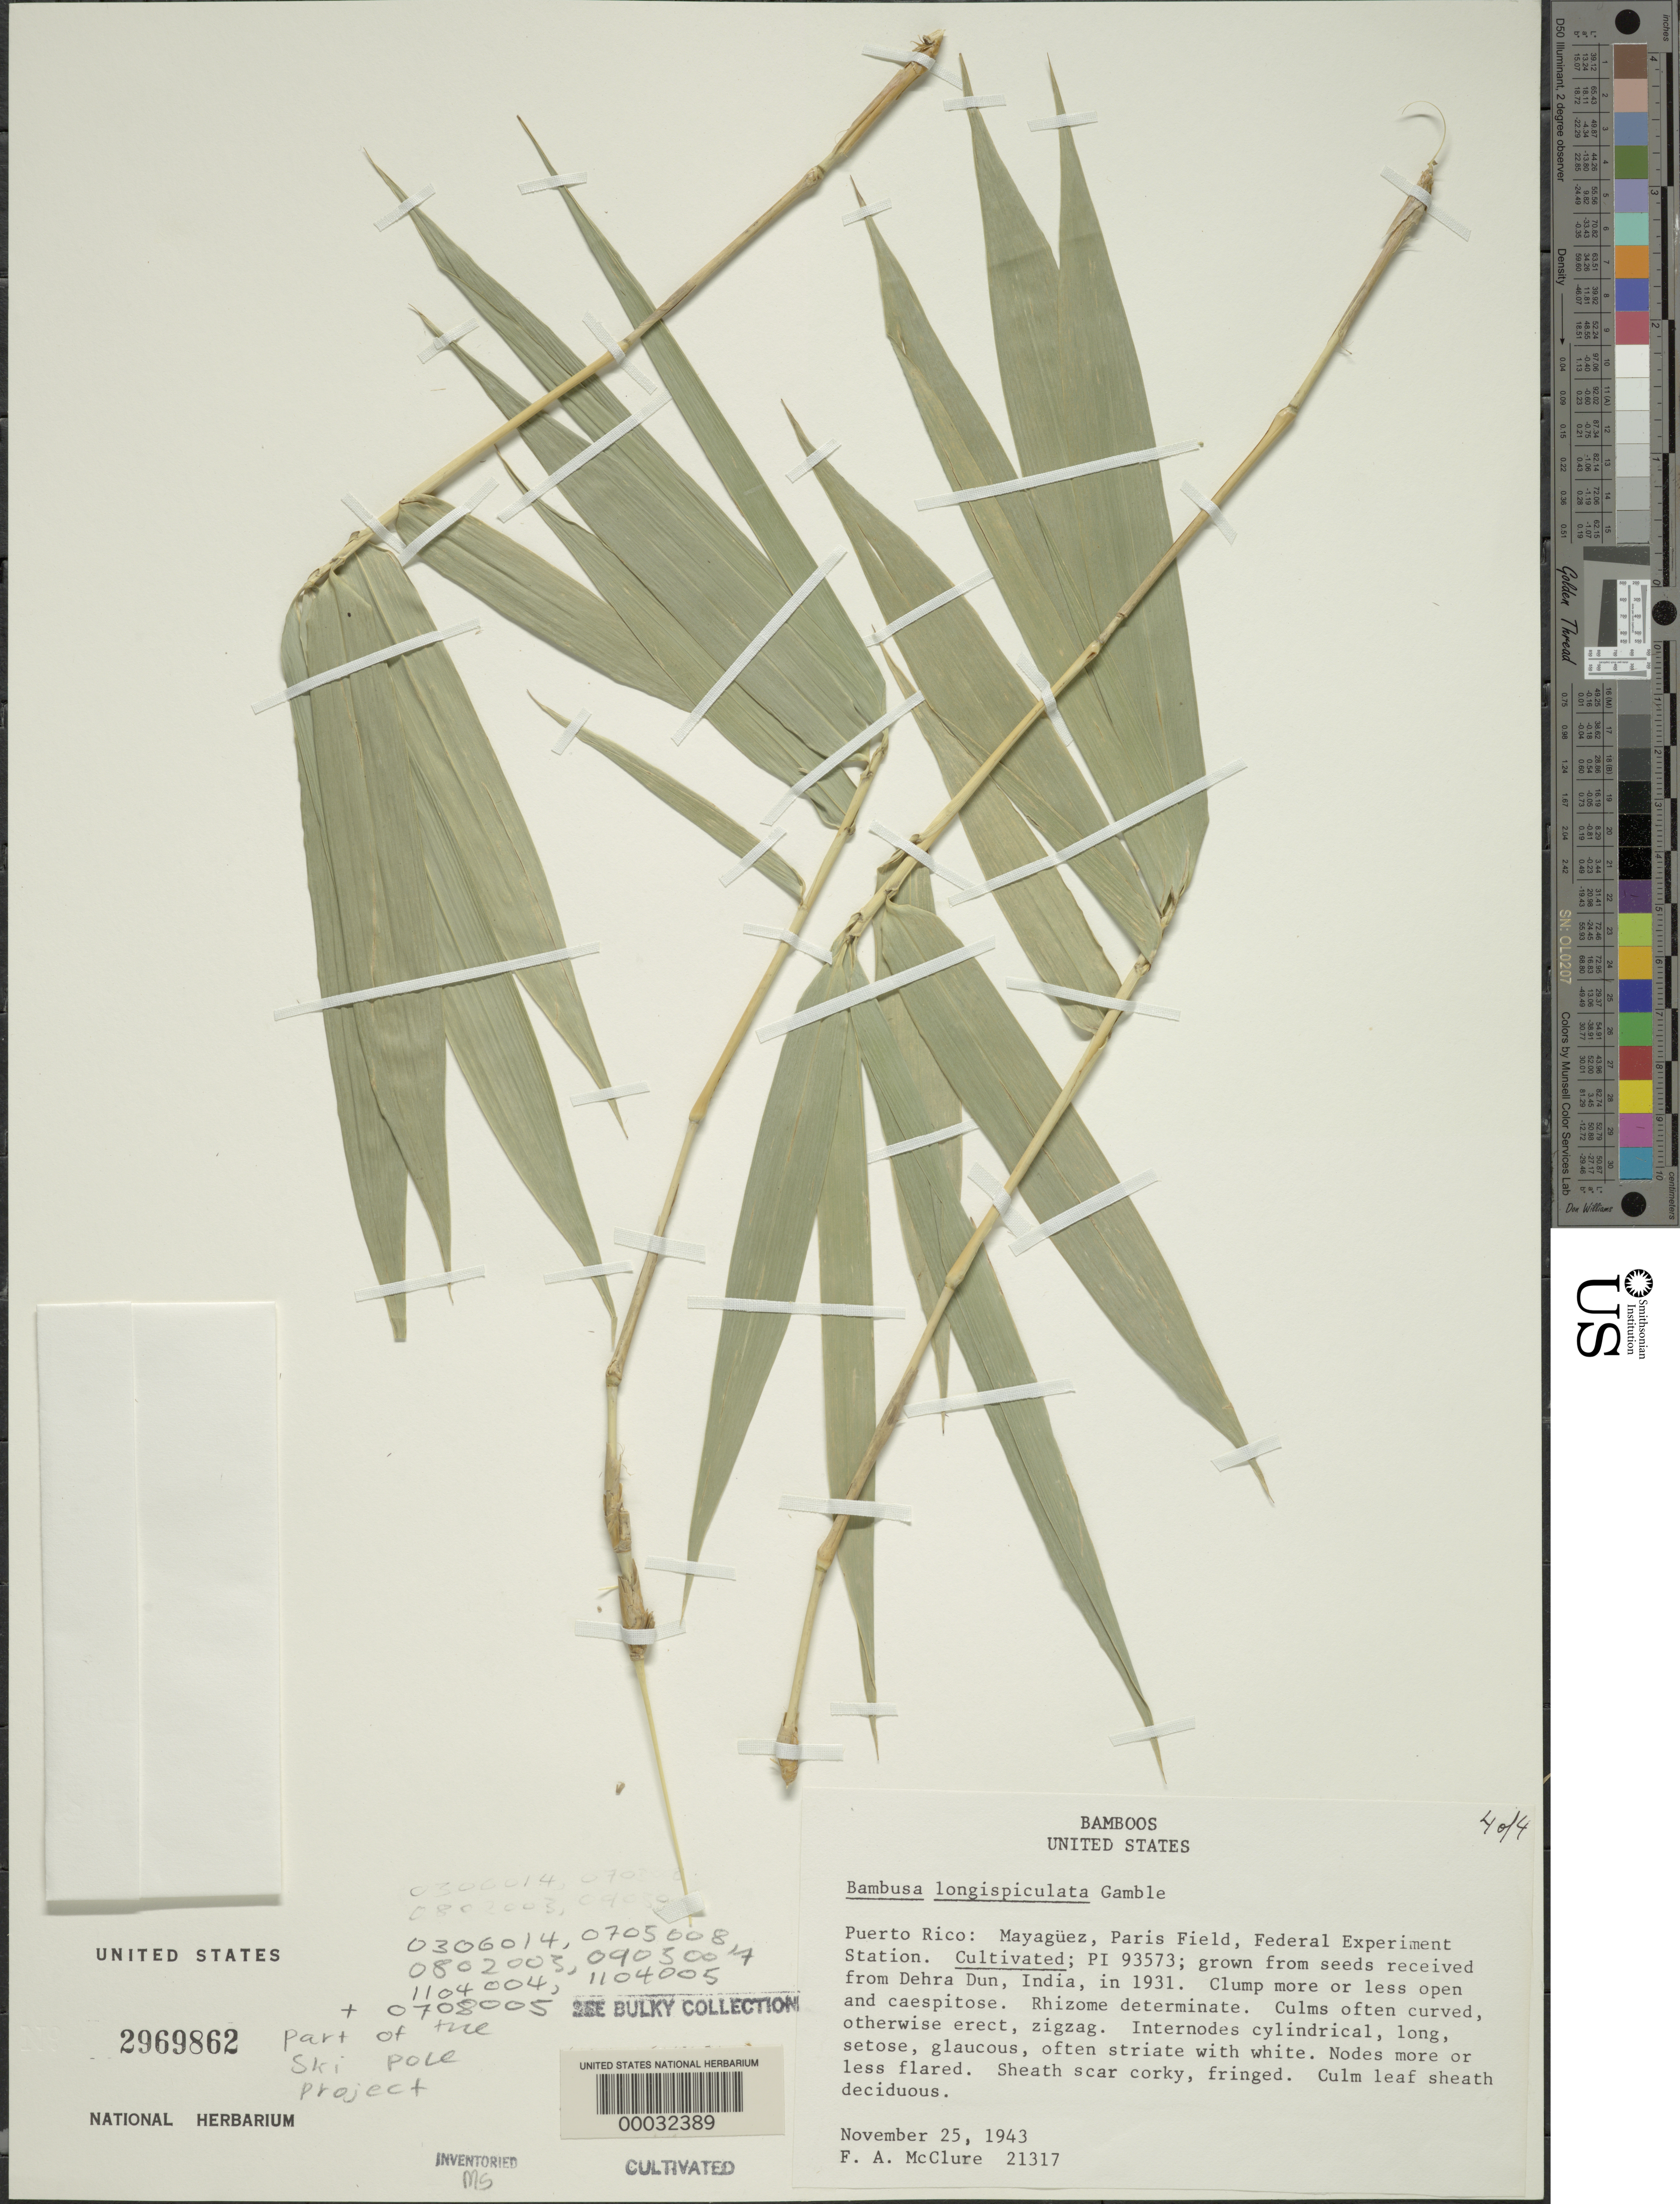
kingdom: Plantae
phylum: Tracheophyta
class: Liliopsida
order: Poales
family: Poaceae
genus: Bambusa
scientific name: Bambusa longispiculata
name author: Gamble ex Brandis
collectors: F. A. McClure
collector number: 21317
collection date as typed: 25 Nov 1943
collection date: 1943-11-25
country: Puerto Rico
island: Greater Antilles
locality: Federal Experimental Station, Paris Field, Mayaguez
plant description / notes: PI 93573. Grown from seeds received from Dehra Dun, India in 1931. Ski pole experiment.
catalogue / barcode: US 2969862